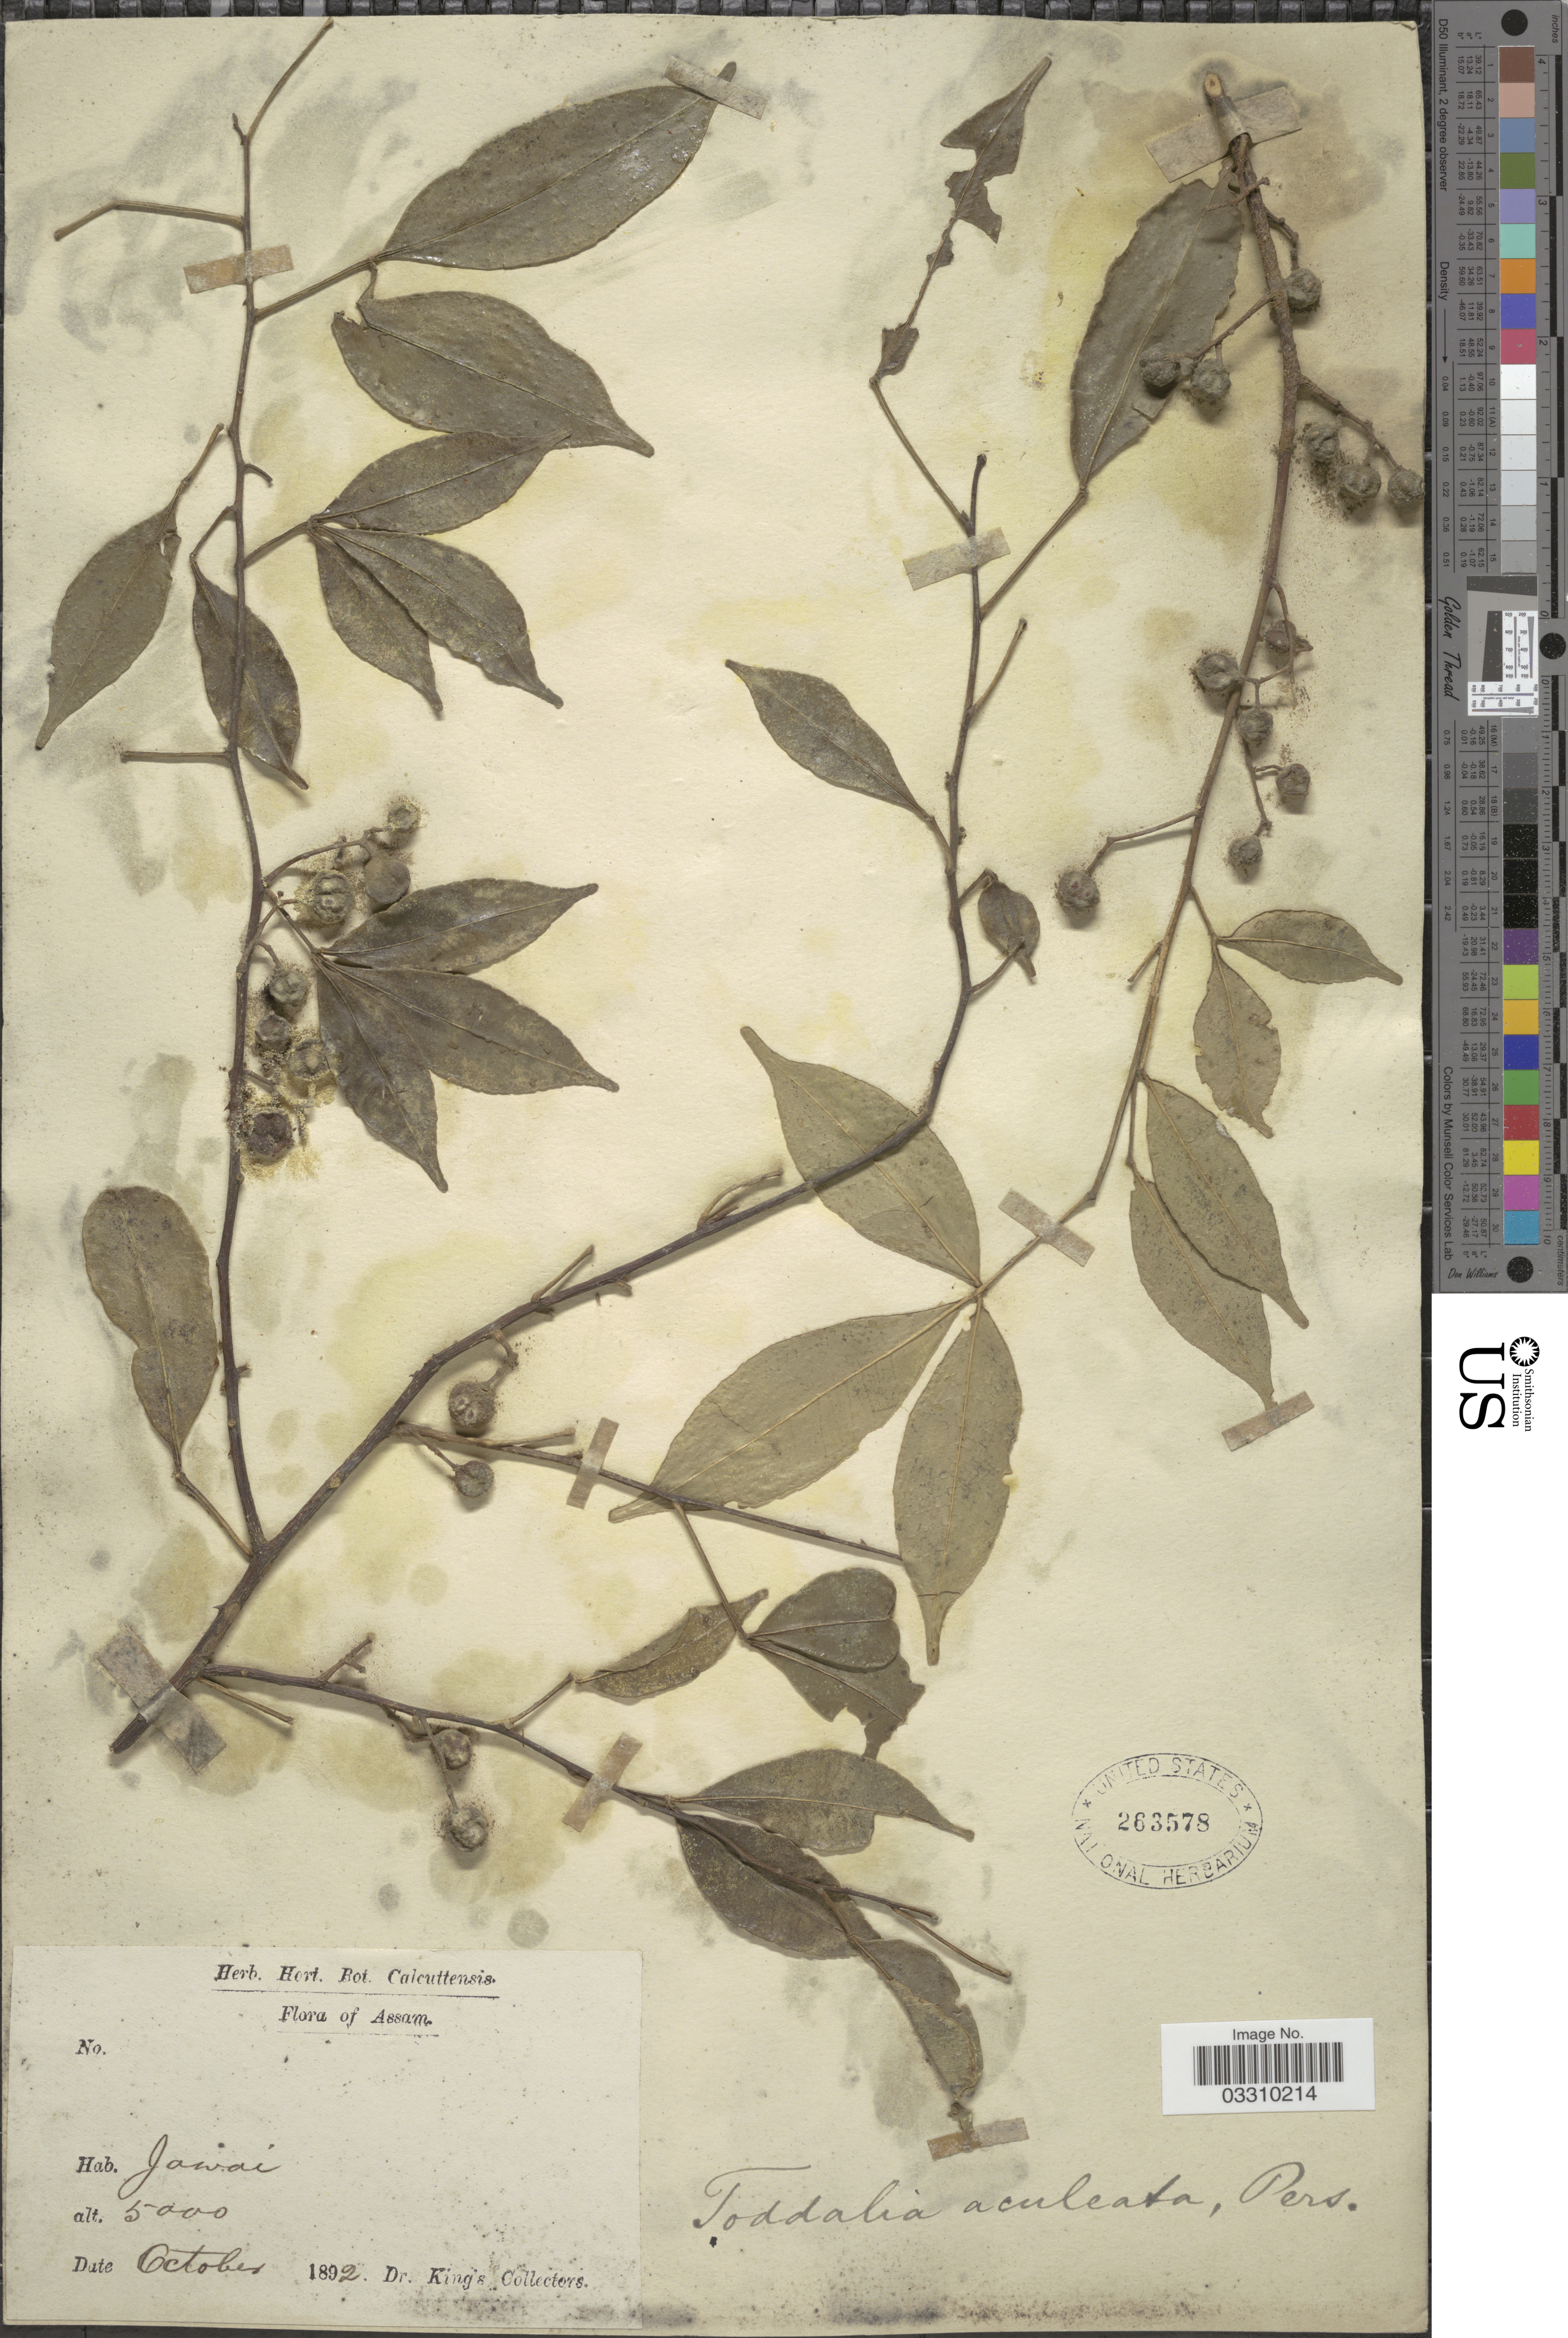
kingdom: Plantae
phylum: Tracheophyta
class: Magnoliopsida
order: Sapindales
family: Rutaceae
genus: Zanthoxylum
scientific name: Zanthoxylum asiaticum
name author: (L.) Appelhans et al.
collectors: Dr. King's collector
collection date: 1892-10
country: India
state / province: Assam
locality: Jowai.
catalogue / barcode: US 263578